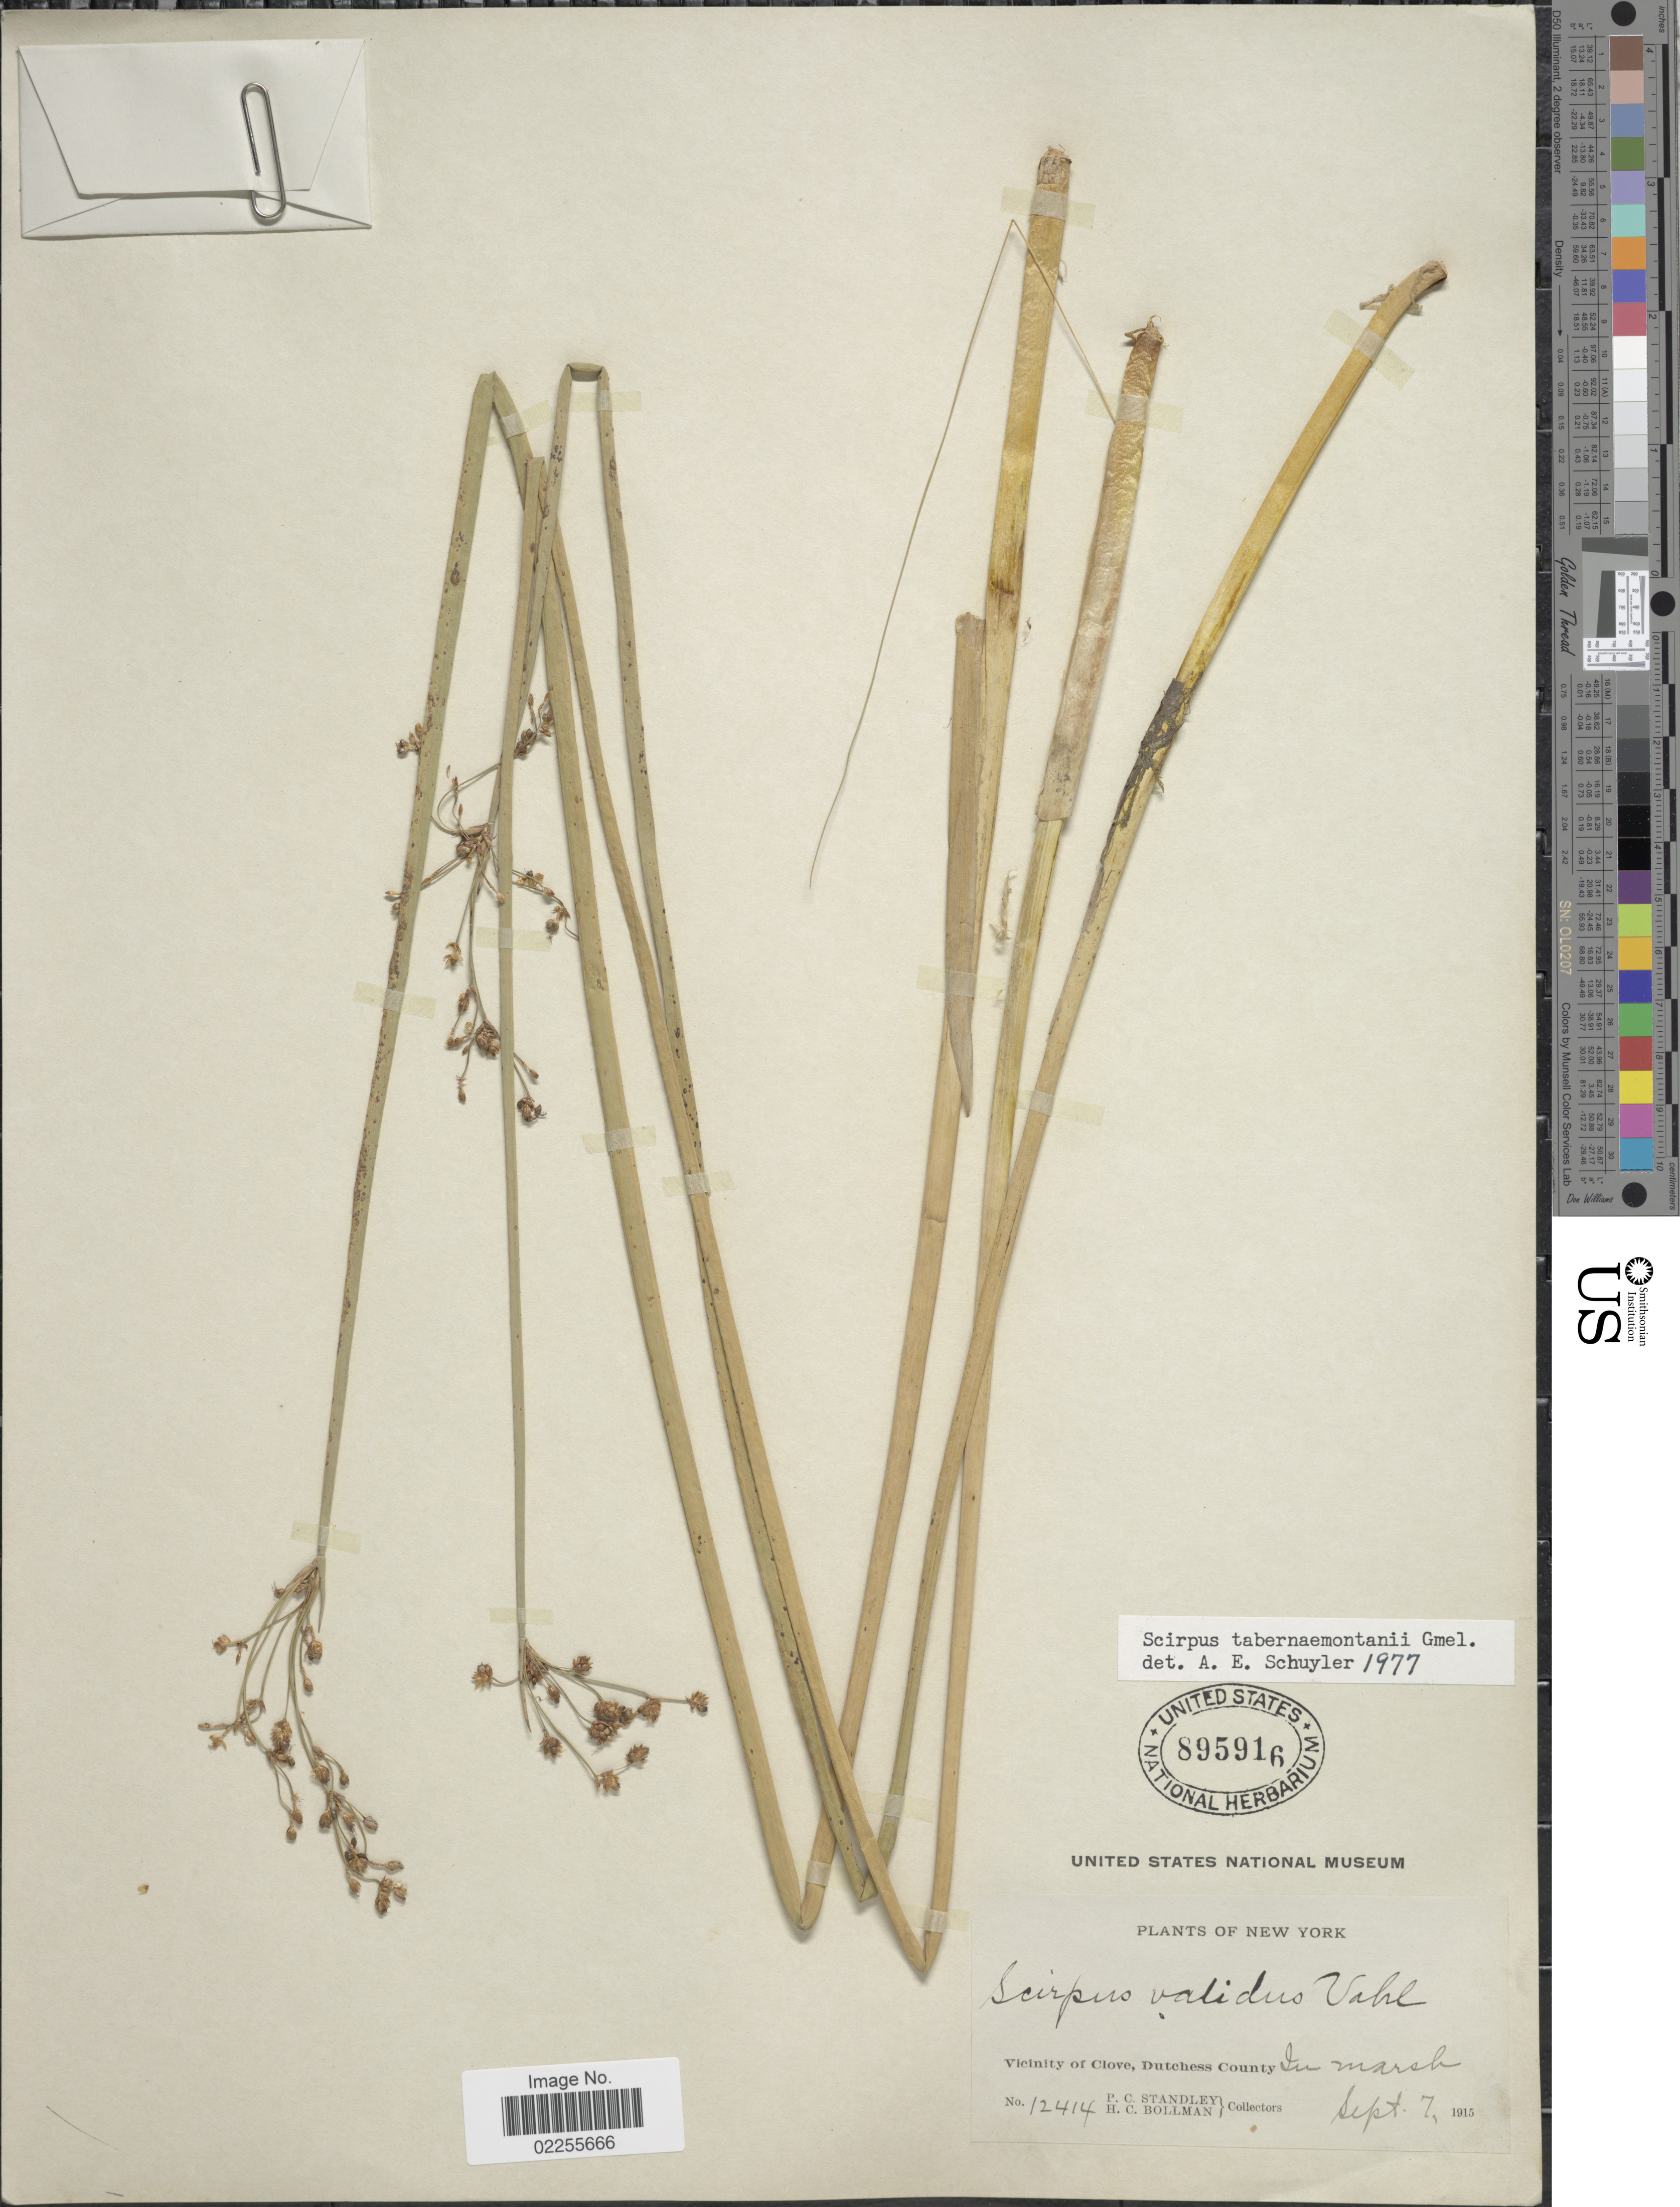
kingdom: Plantae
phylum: Tracheophyta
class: Liliopsida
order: Poales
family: Cyperaceae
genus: Schoenoplectus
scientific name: Schoenoplectus tabernaemontani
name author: (C.C. Gmel.) Palla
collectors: P. C. Standley & H. C. Bollman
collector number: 12414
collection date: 1915-09-07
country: United States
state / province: New York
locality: Vicinity of Clove, dutchess County, in marsh.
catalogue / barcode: US 895916